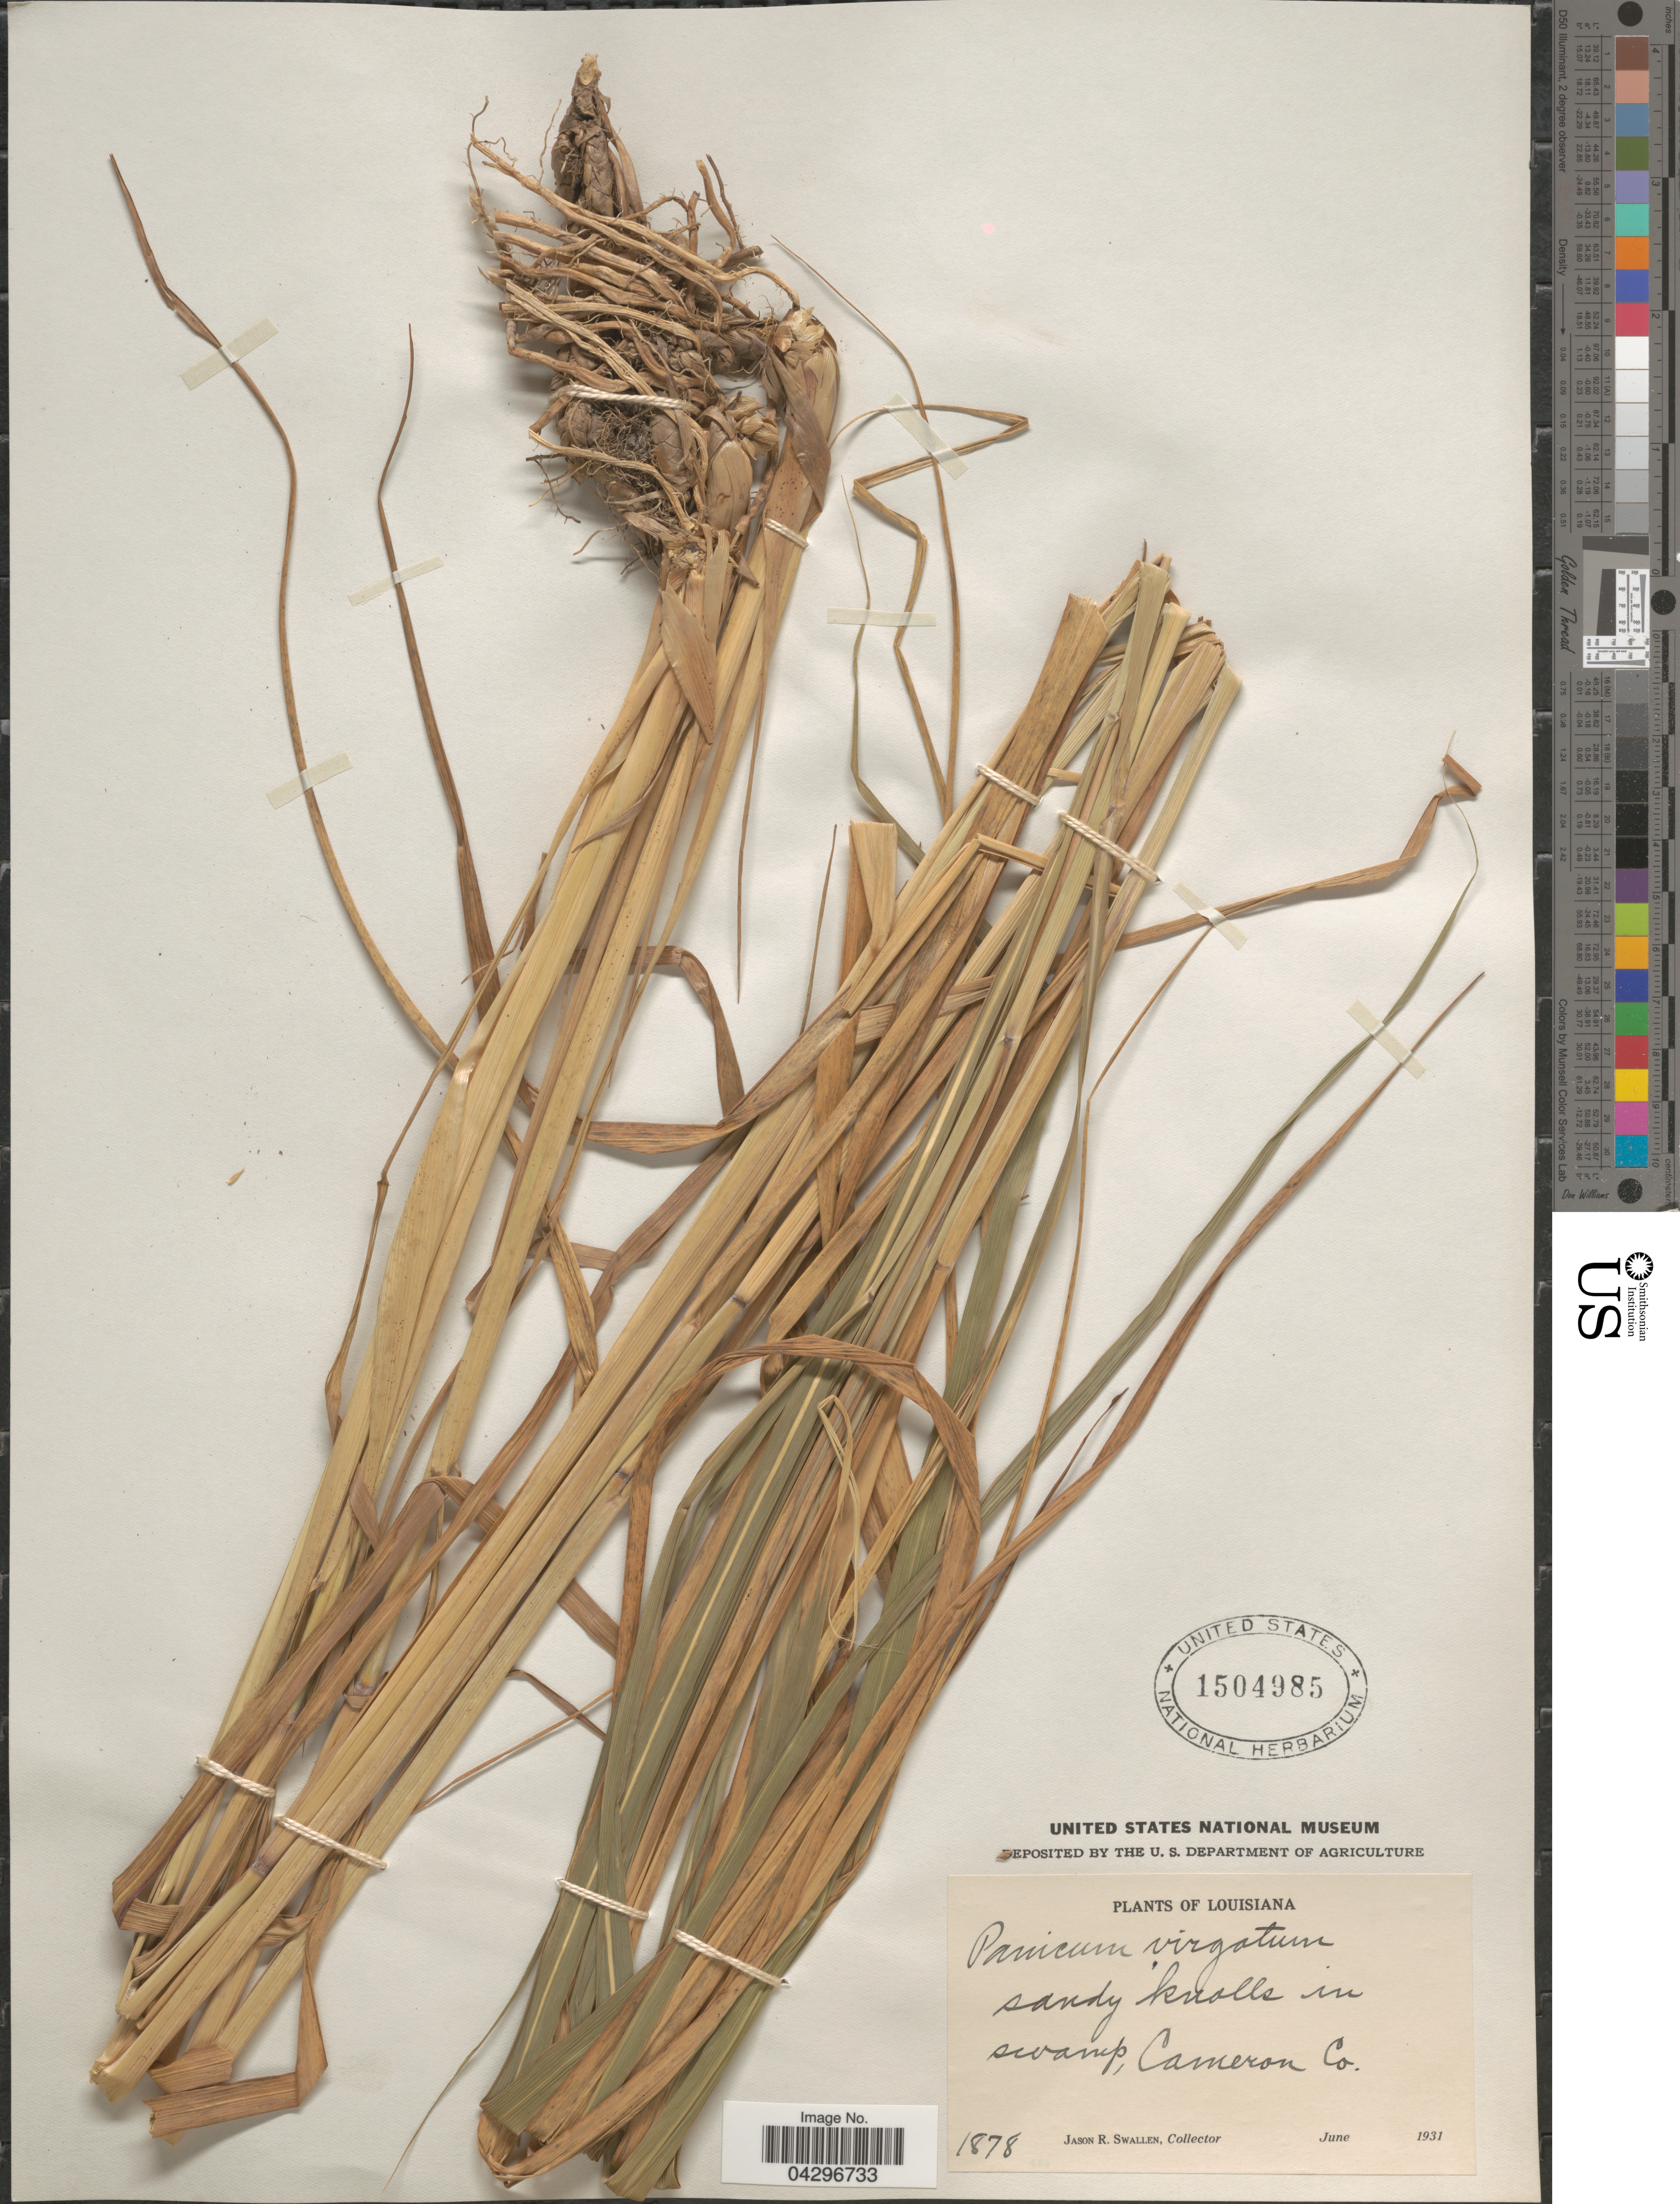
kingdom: Plantae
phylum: Tracheophyta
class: Liliopsida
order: Poales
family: Poaceae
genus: Panicum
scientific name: Panicum virgatum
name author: L.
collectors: J. R. Swallen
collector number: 1878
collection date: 1931-06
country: United States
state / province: Louisiana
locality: Cameron Co.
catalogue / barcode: US 1504985